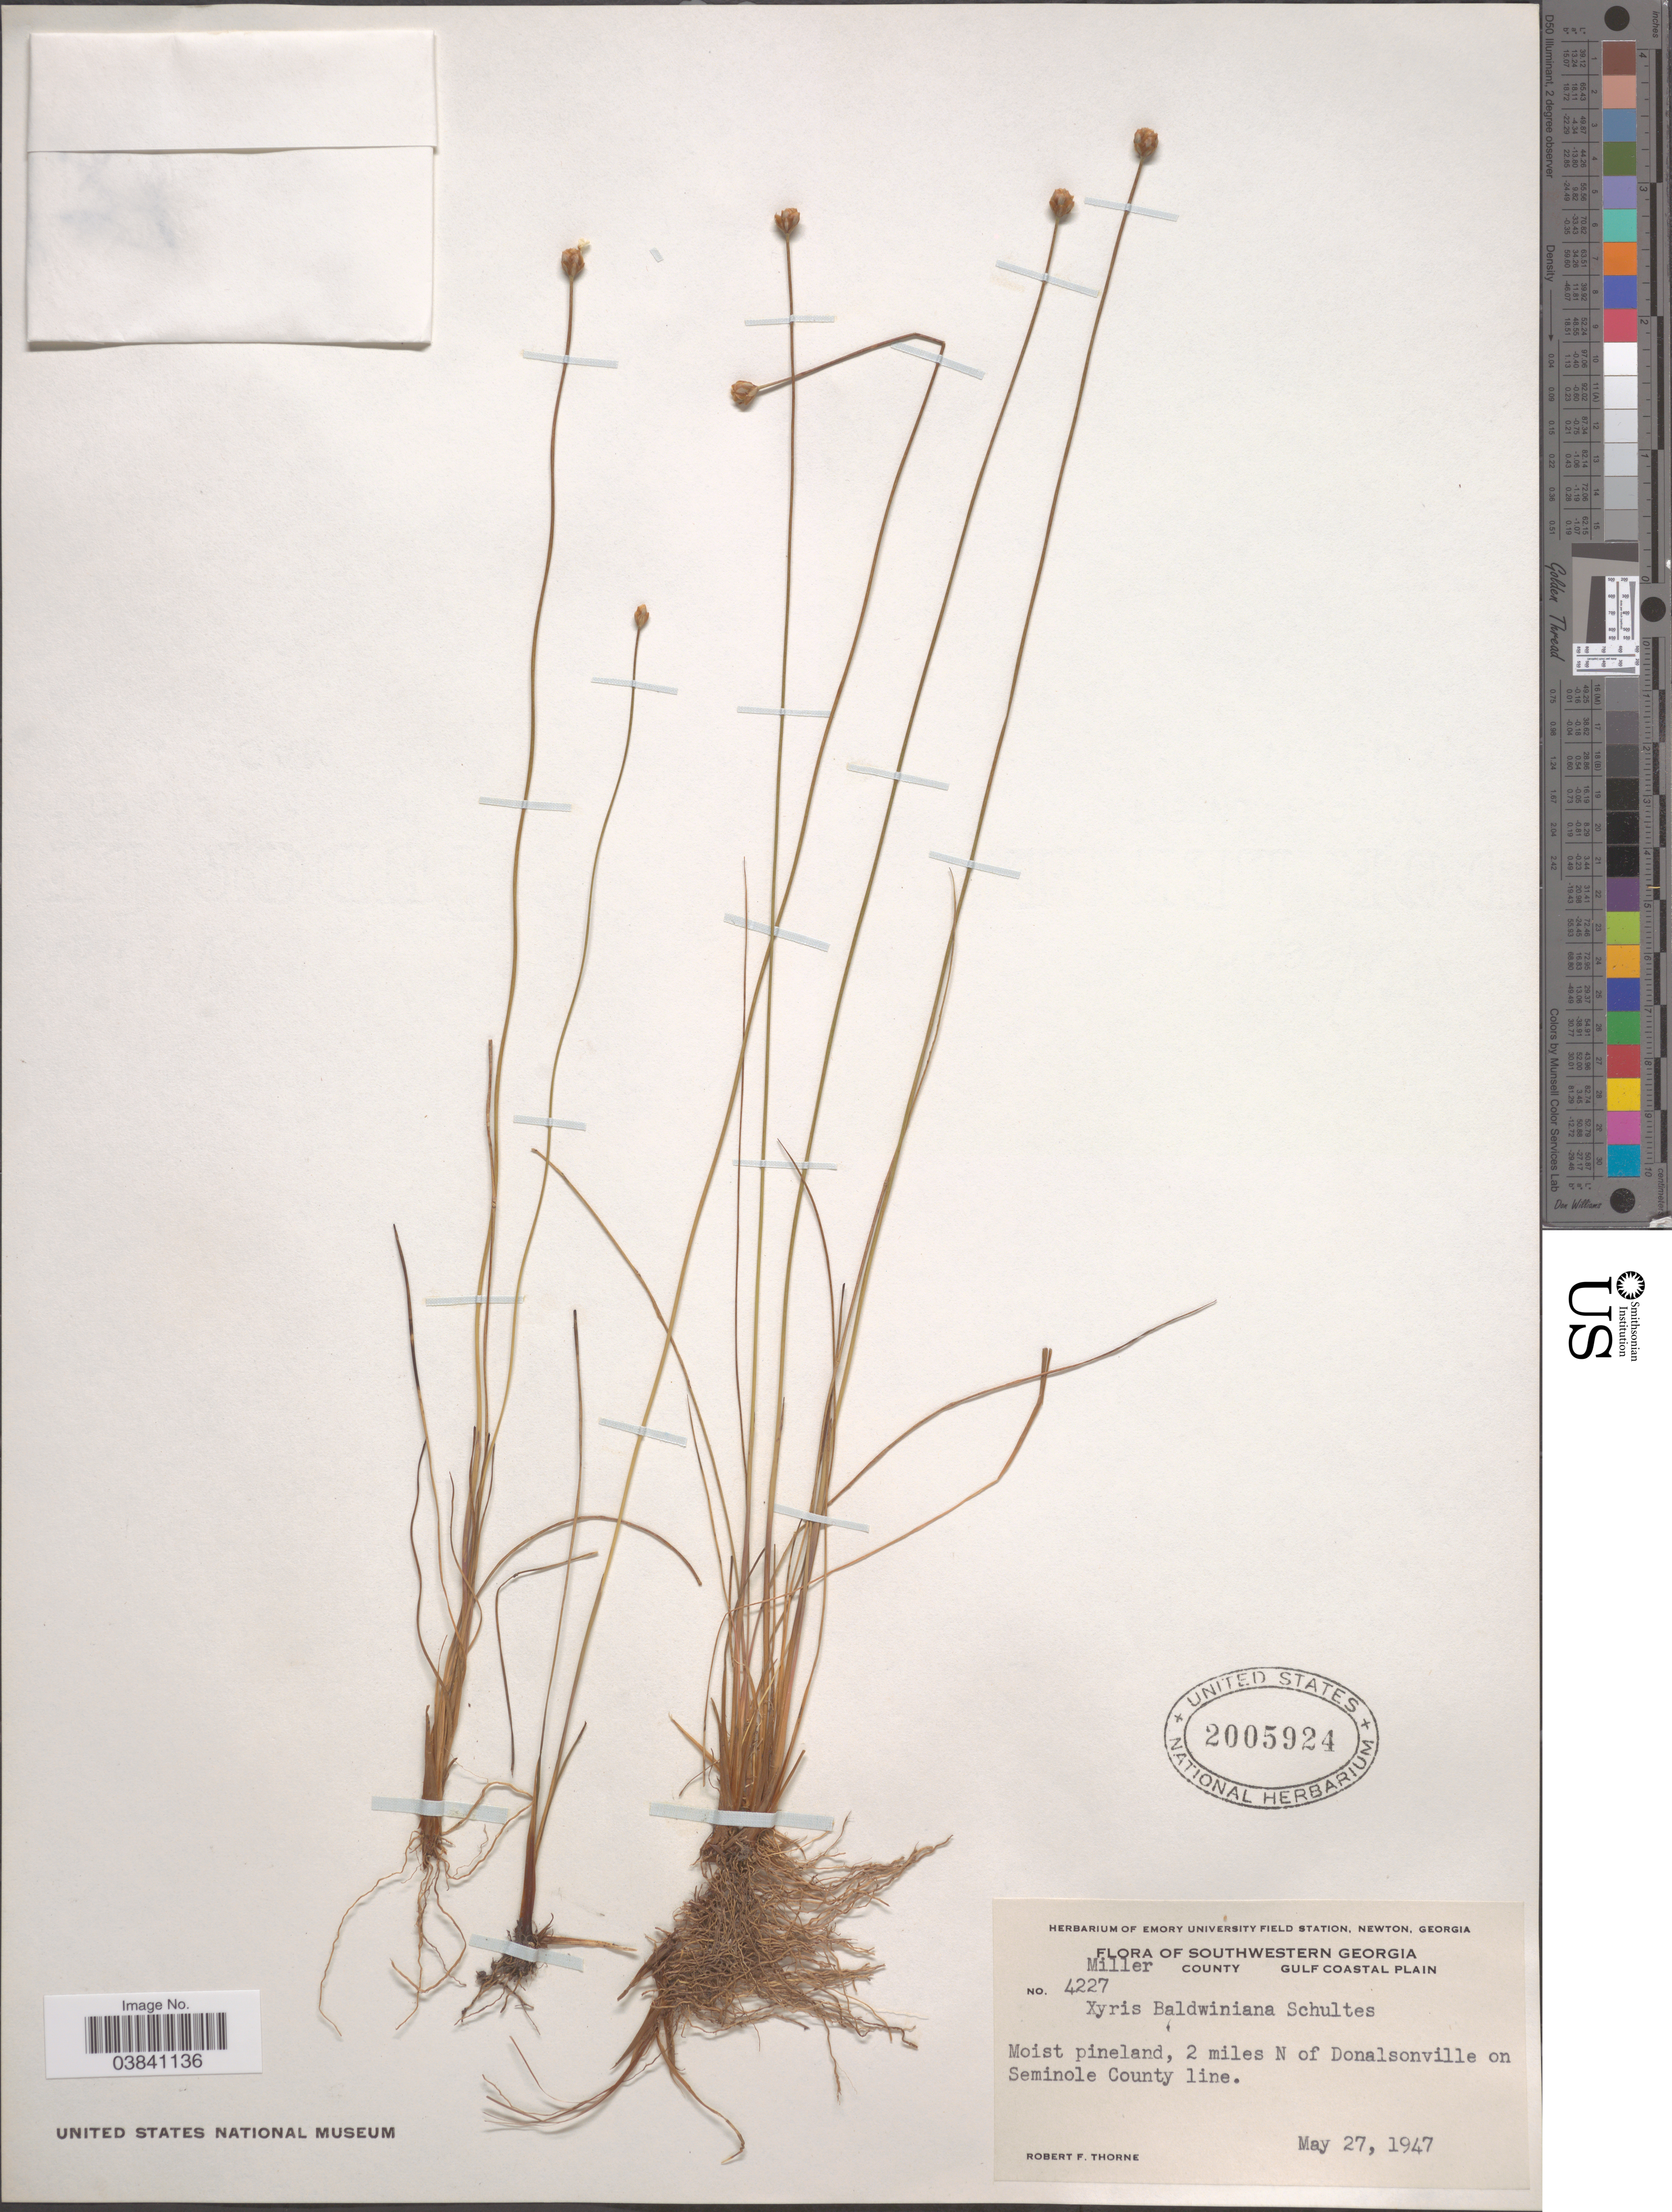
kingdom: Plantae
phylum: Tracheophyta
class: Liliopsida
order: Poales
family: Xyridaceae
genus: Xyris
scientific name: Xyris baldwiniana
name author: Schult.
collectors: R. F. Thorne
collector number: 4227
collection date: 1947-05-29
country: United States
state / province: Georgia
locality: Southwestern Georgia. Miller county. Gulf Coastal Plain. Moist pineland, 2 miles N of Donalsonville on Seminole County line.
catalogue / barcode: US 2005924